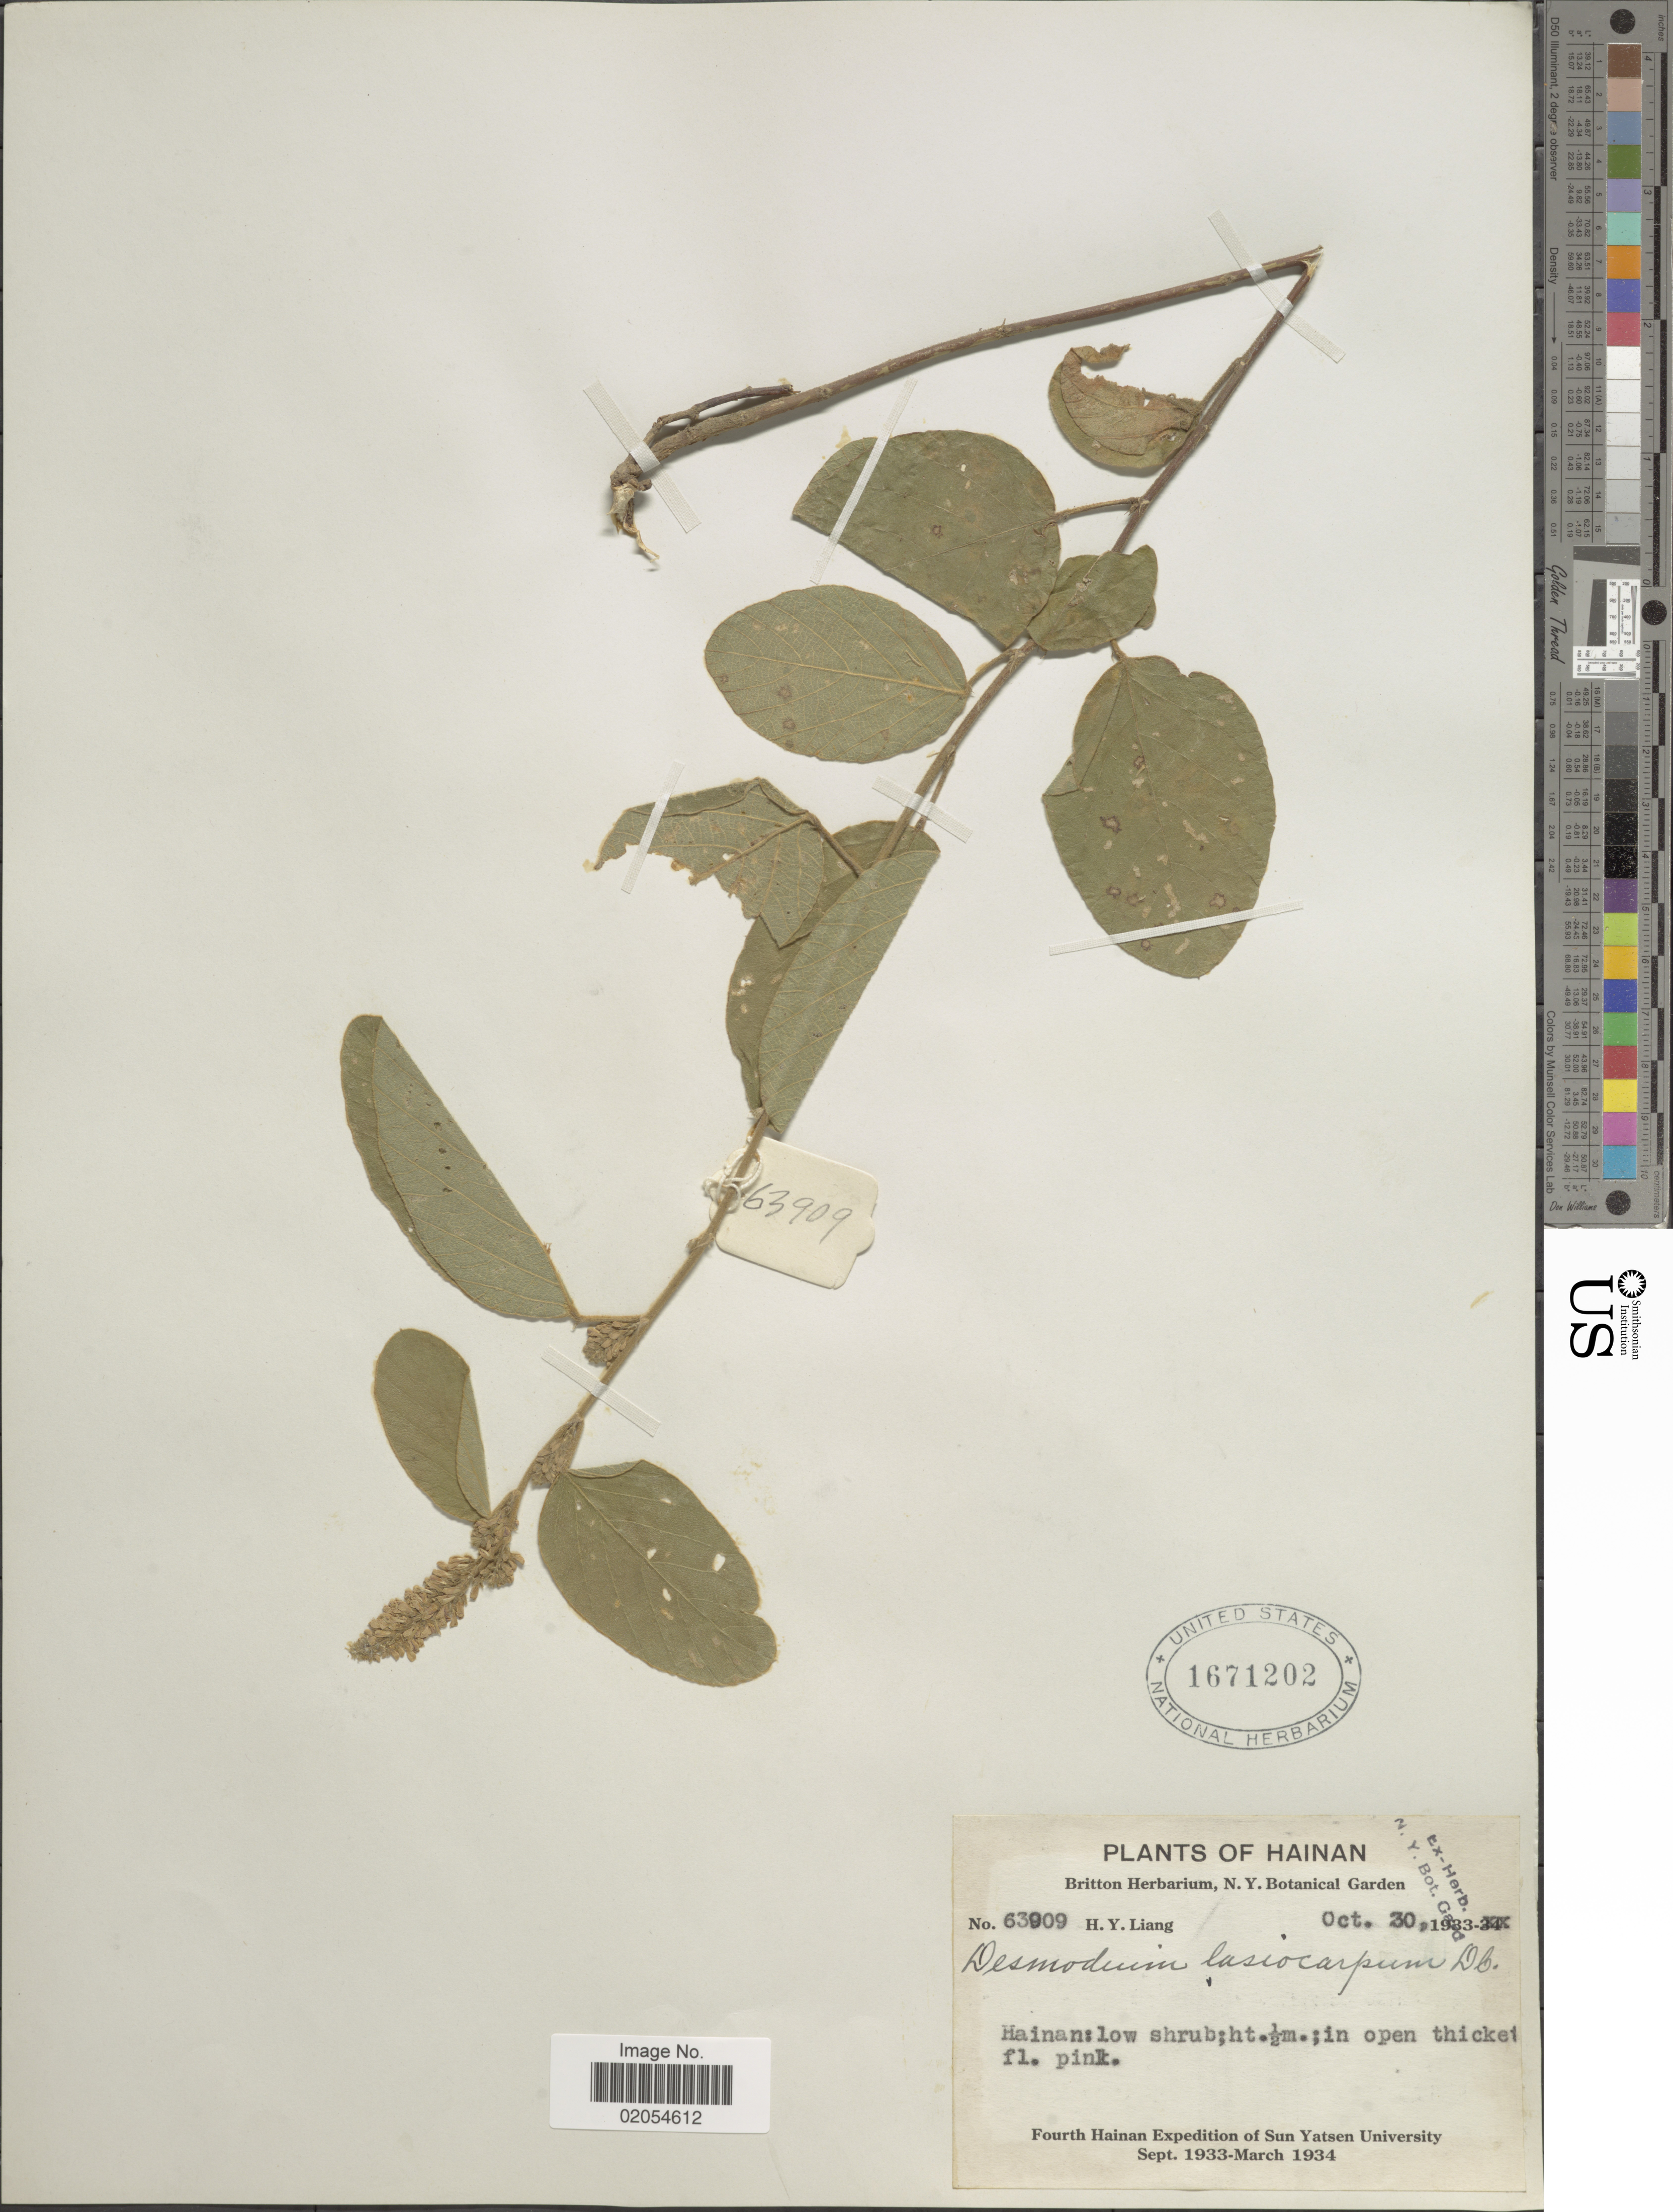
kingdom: Plantae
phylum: Tracheophyta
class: Magnoliopsida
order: Fabales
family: Fabaceae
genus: Polhillides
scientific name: Polhillides velutina subsp. velutina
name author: (Willd.) H. Ohashi & K. Ohashi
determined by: Strong, Mark T., (BOT), Smithsonian Institution - National Museum of Natural History (UNITED STATES)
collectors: H. Y. Liang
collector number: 63909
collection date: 1933-10-30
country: China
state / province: Hainan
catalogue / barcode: US 1671202